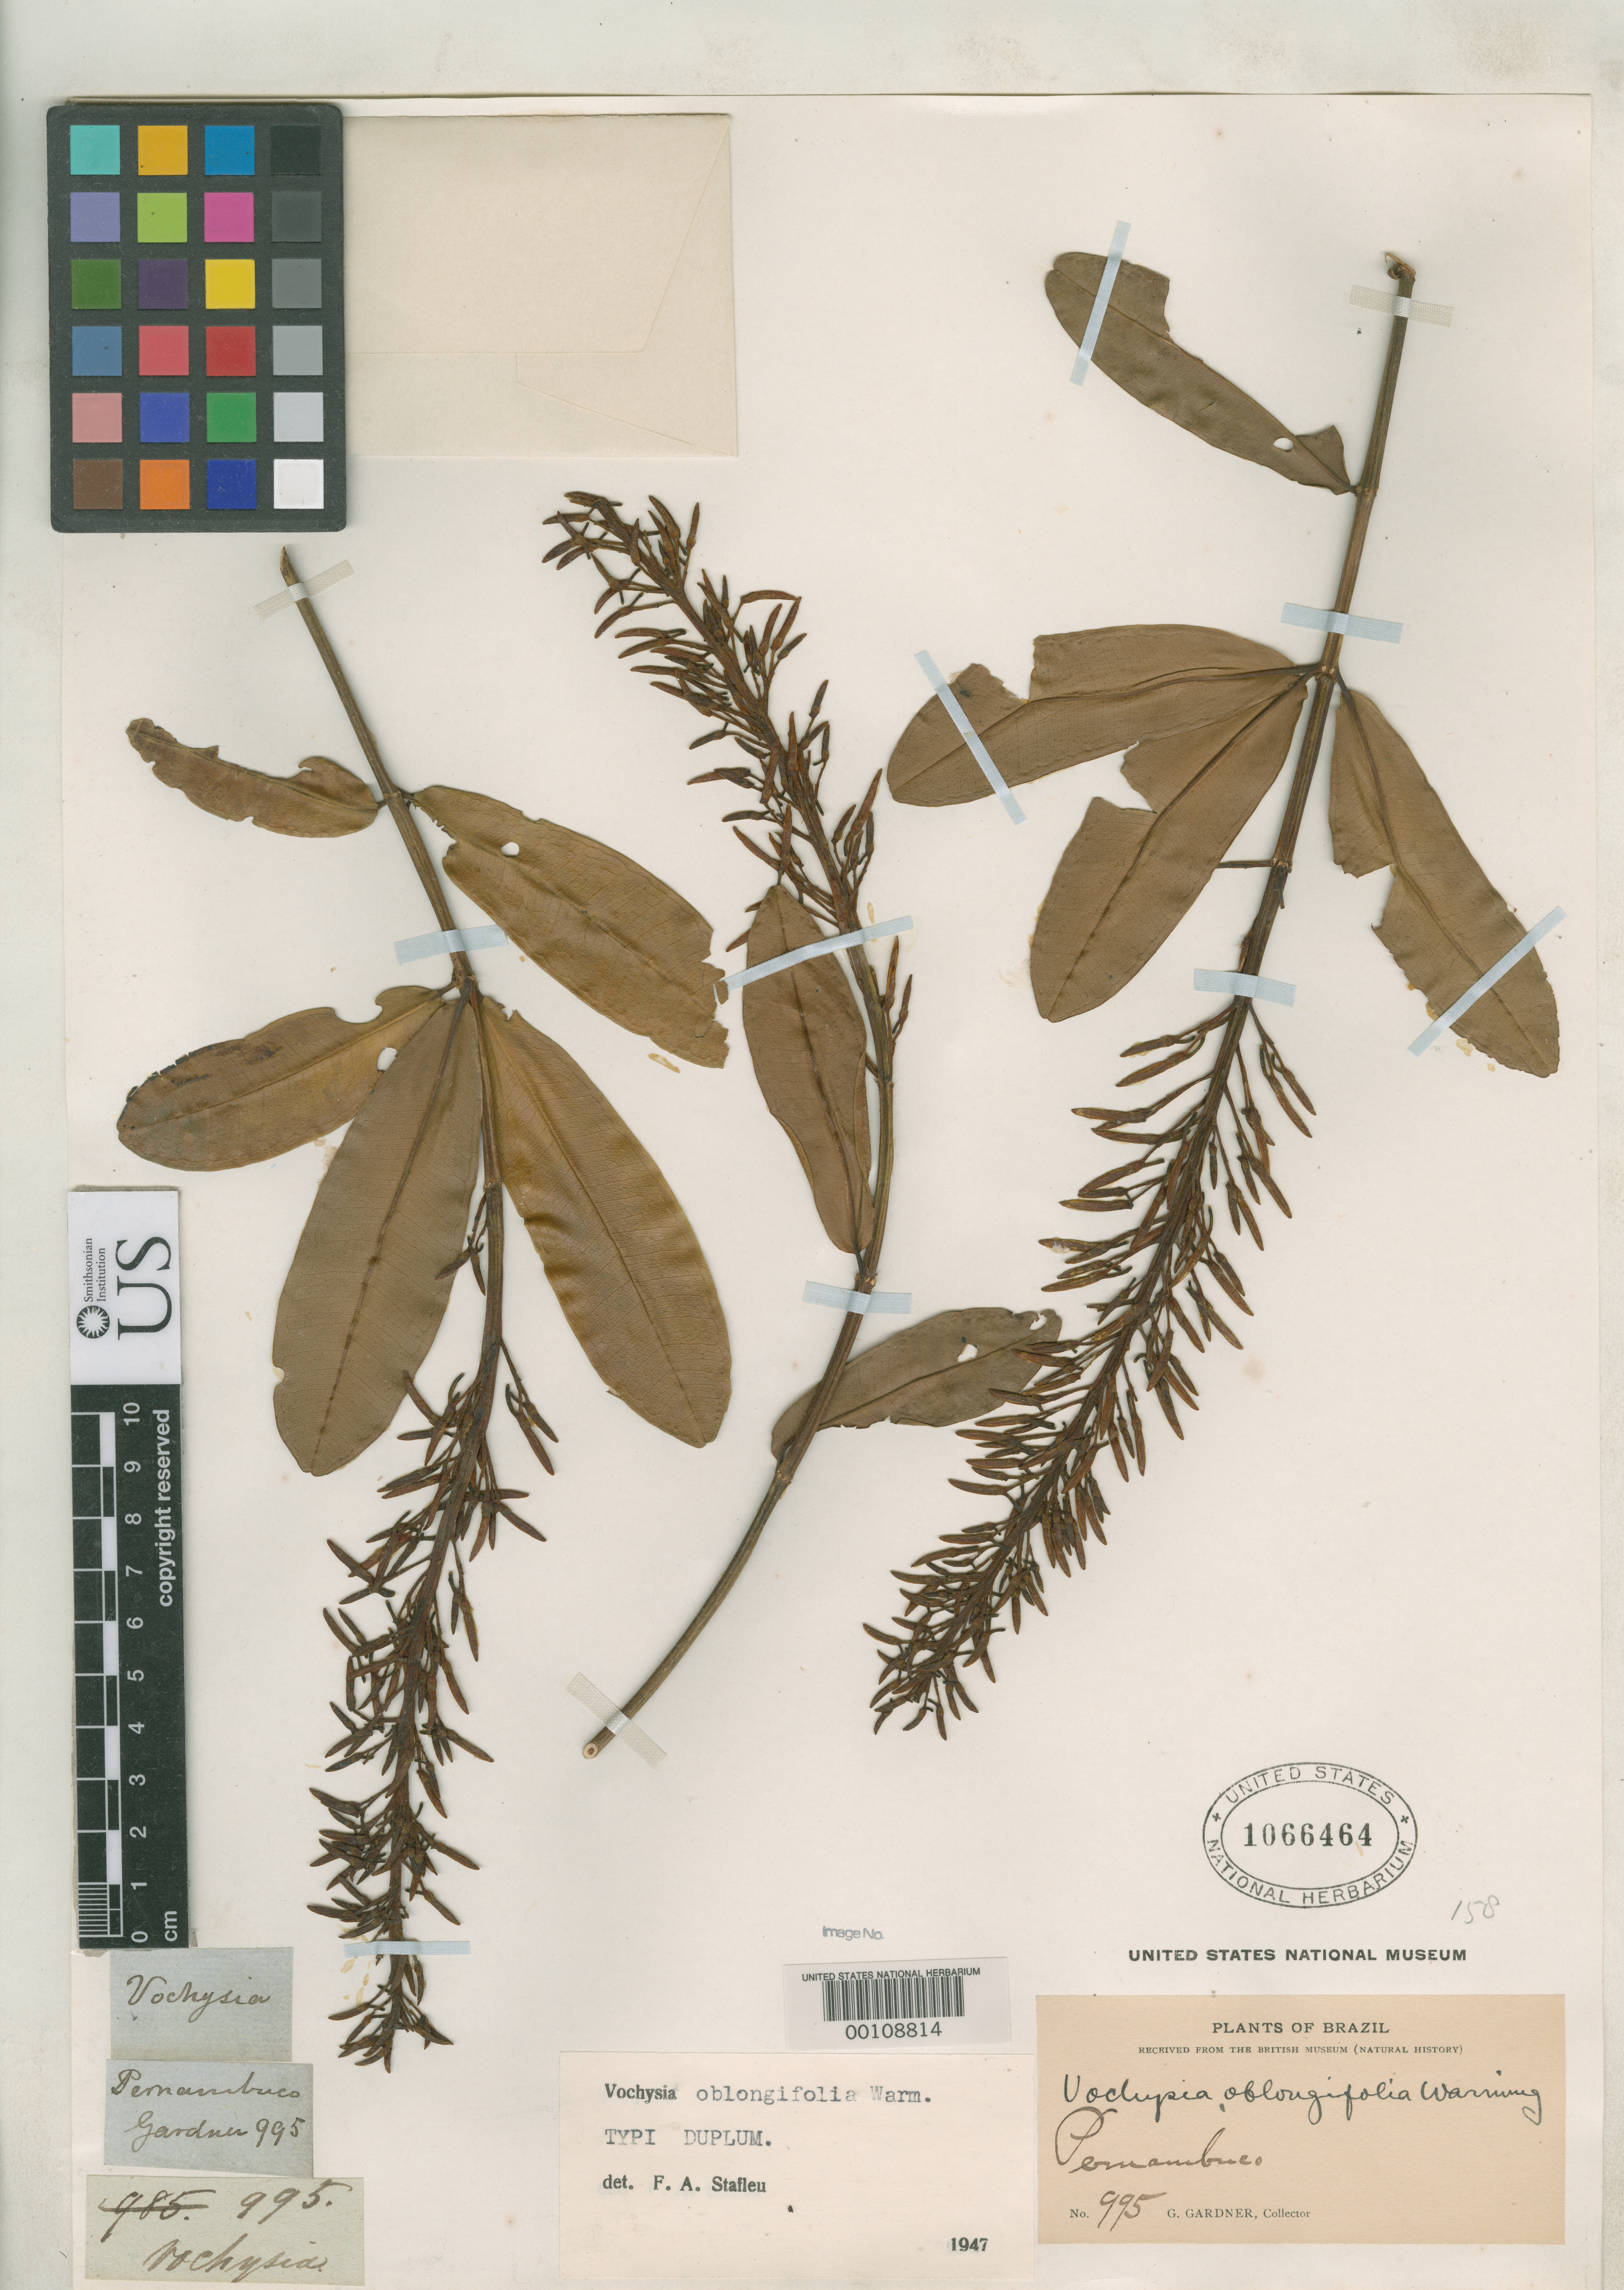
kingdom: Plantae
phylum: Tracheophyta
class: Magnoliopsida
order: Myrtales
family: Vochysiaceae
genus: Vochysia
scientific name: Vochysia oblongifolia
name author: Warm. in Mart.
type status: Isotype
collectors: G. Gardner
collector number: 995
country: Brazil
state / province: Pernambuco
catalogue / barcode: US 1066464